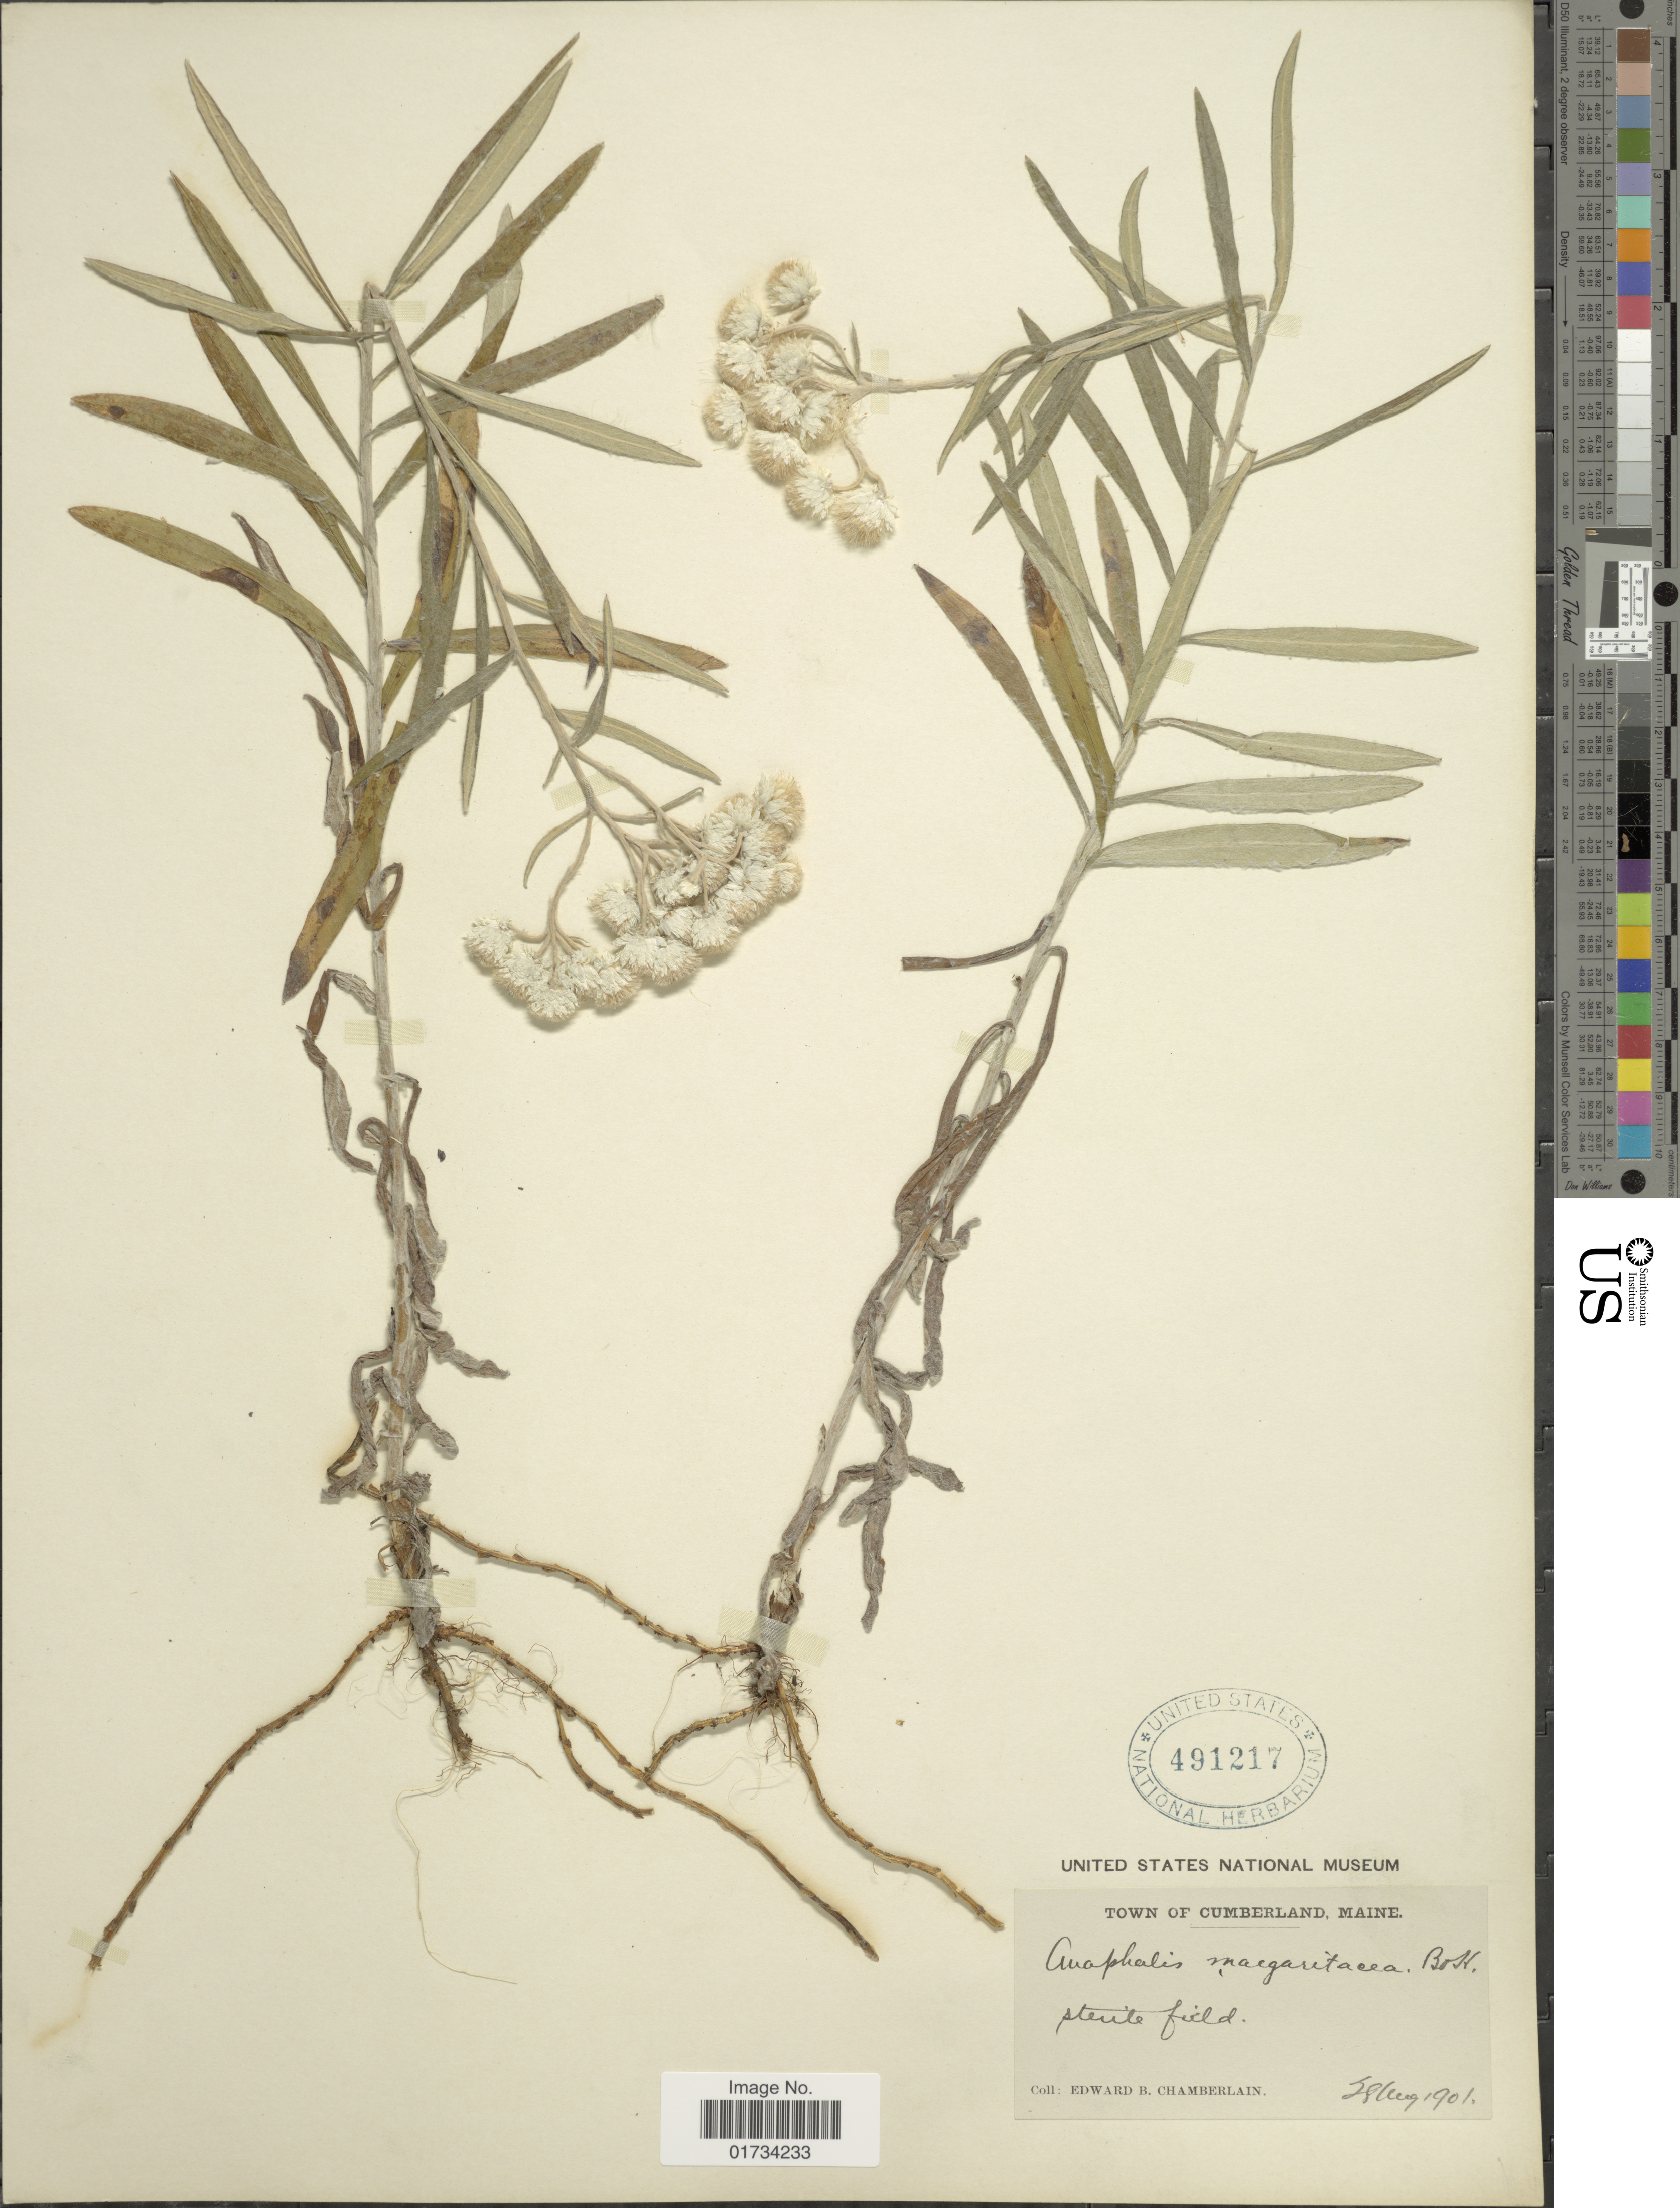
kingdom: Plantae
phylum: Tracheophyta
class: Magnoliopsida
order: Asterales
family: Asteraceae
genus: Anaphalis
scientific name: Anaphalis margaritacea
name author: (L.) Benth. & Hook. f.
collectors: E. Chamberlain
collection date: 1901-08-28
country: United States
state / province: Maine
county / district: Cumberland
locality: Cumberland, sterile field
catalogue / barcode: US 491217